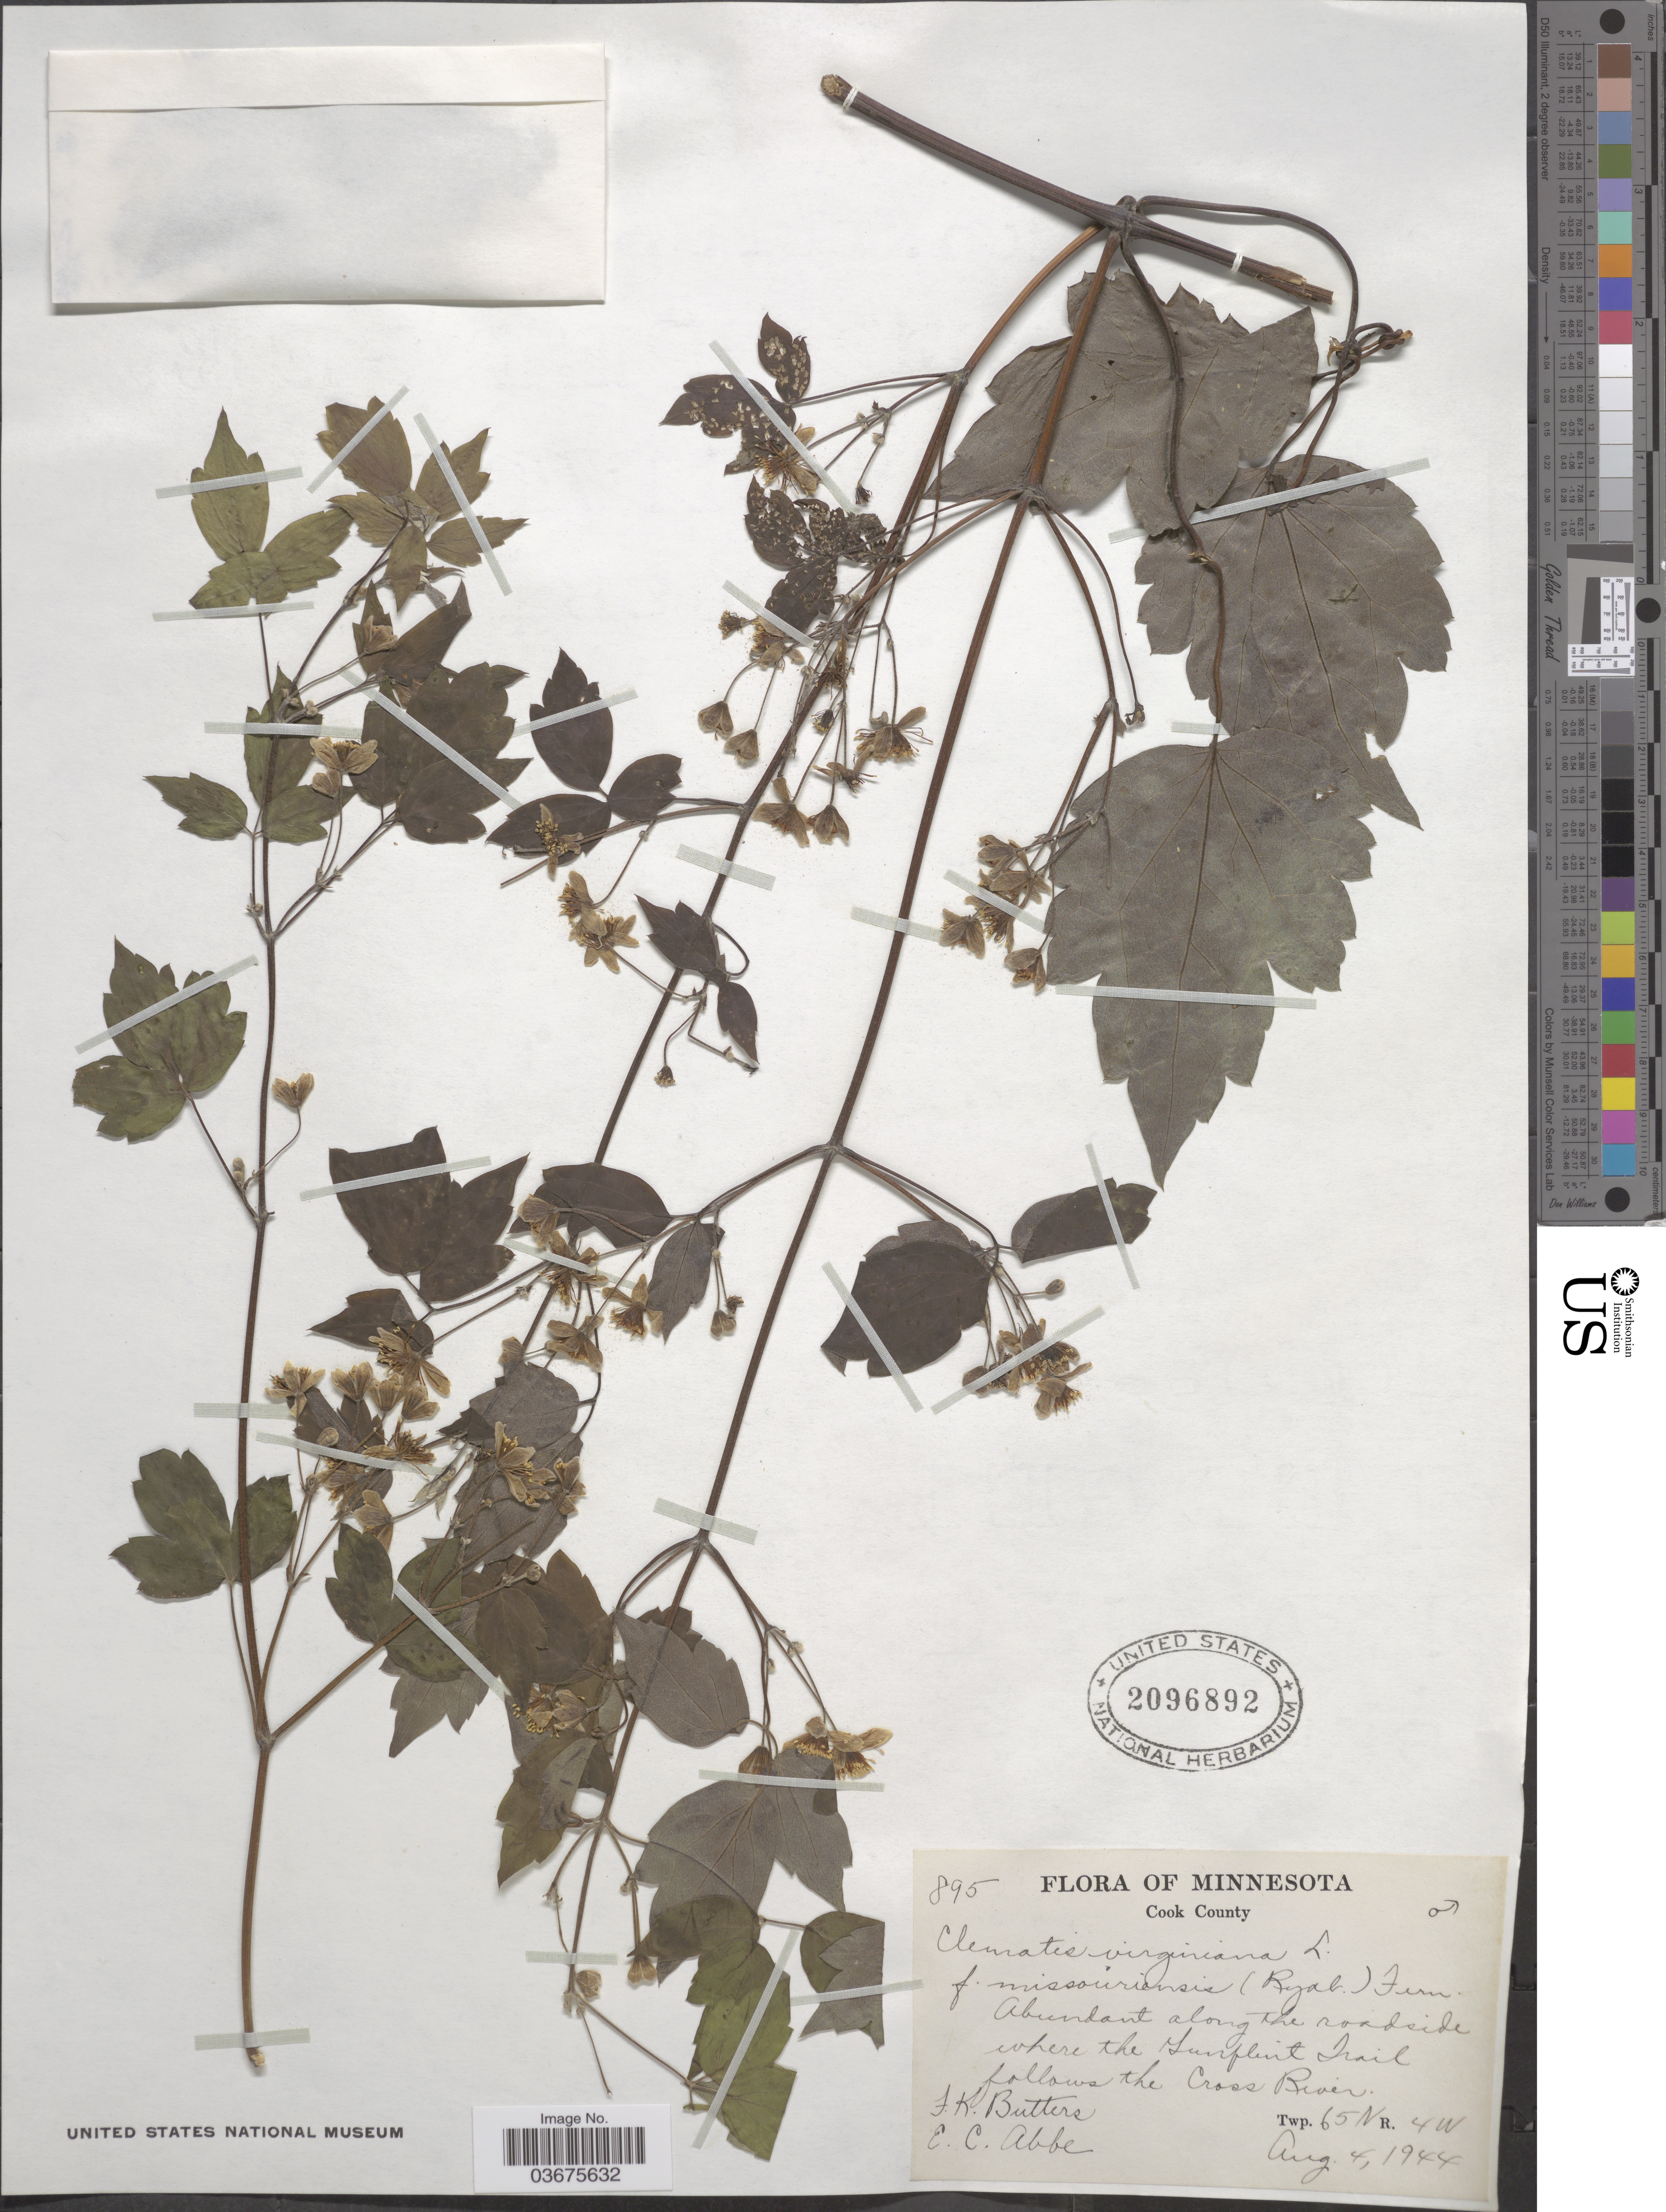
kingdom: Plantae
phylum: Tracheophyta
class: Magnoliopsida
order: Ranunculales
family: Ranunculaceae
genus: Clematis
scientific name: Clematis virginiana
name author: L.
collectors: F. K. Butters & E. C. Abbe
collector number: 895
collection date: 1944-08-04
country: United States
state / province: Minnesota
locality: Cook County. Abundant along the roadside where the Gunflint Trail follows the Cross River. Twp. 65N R. 4W.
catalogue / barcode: US 2096892